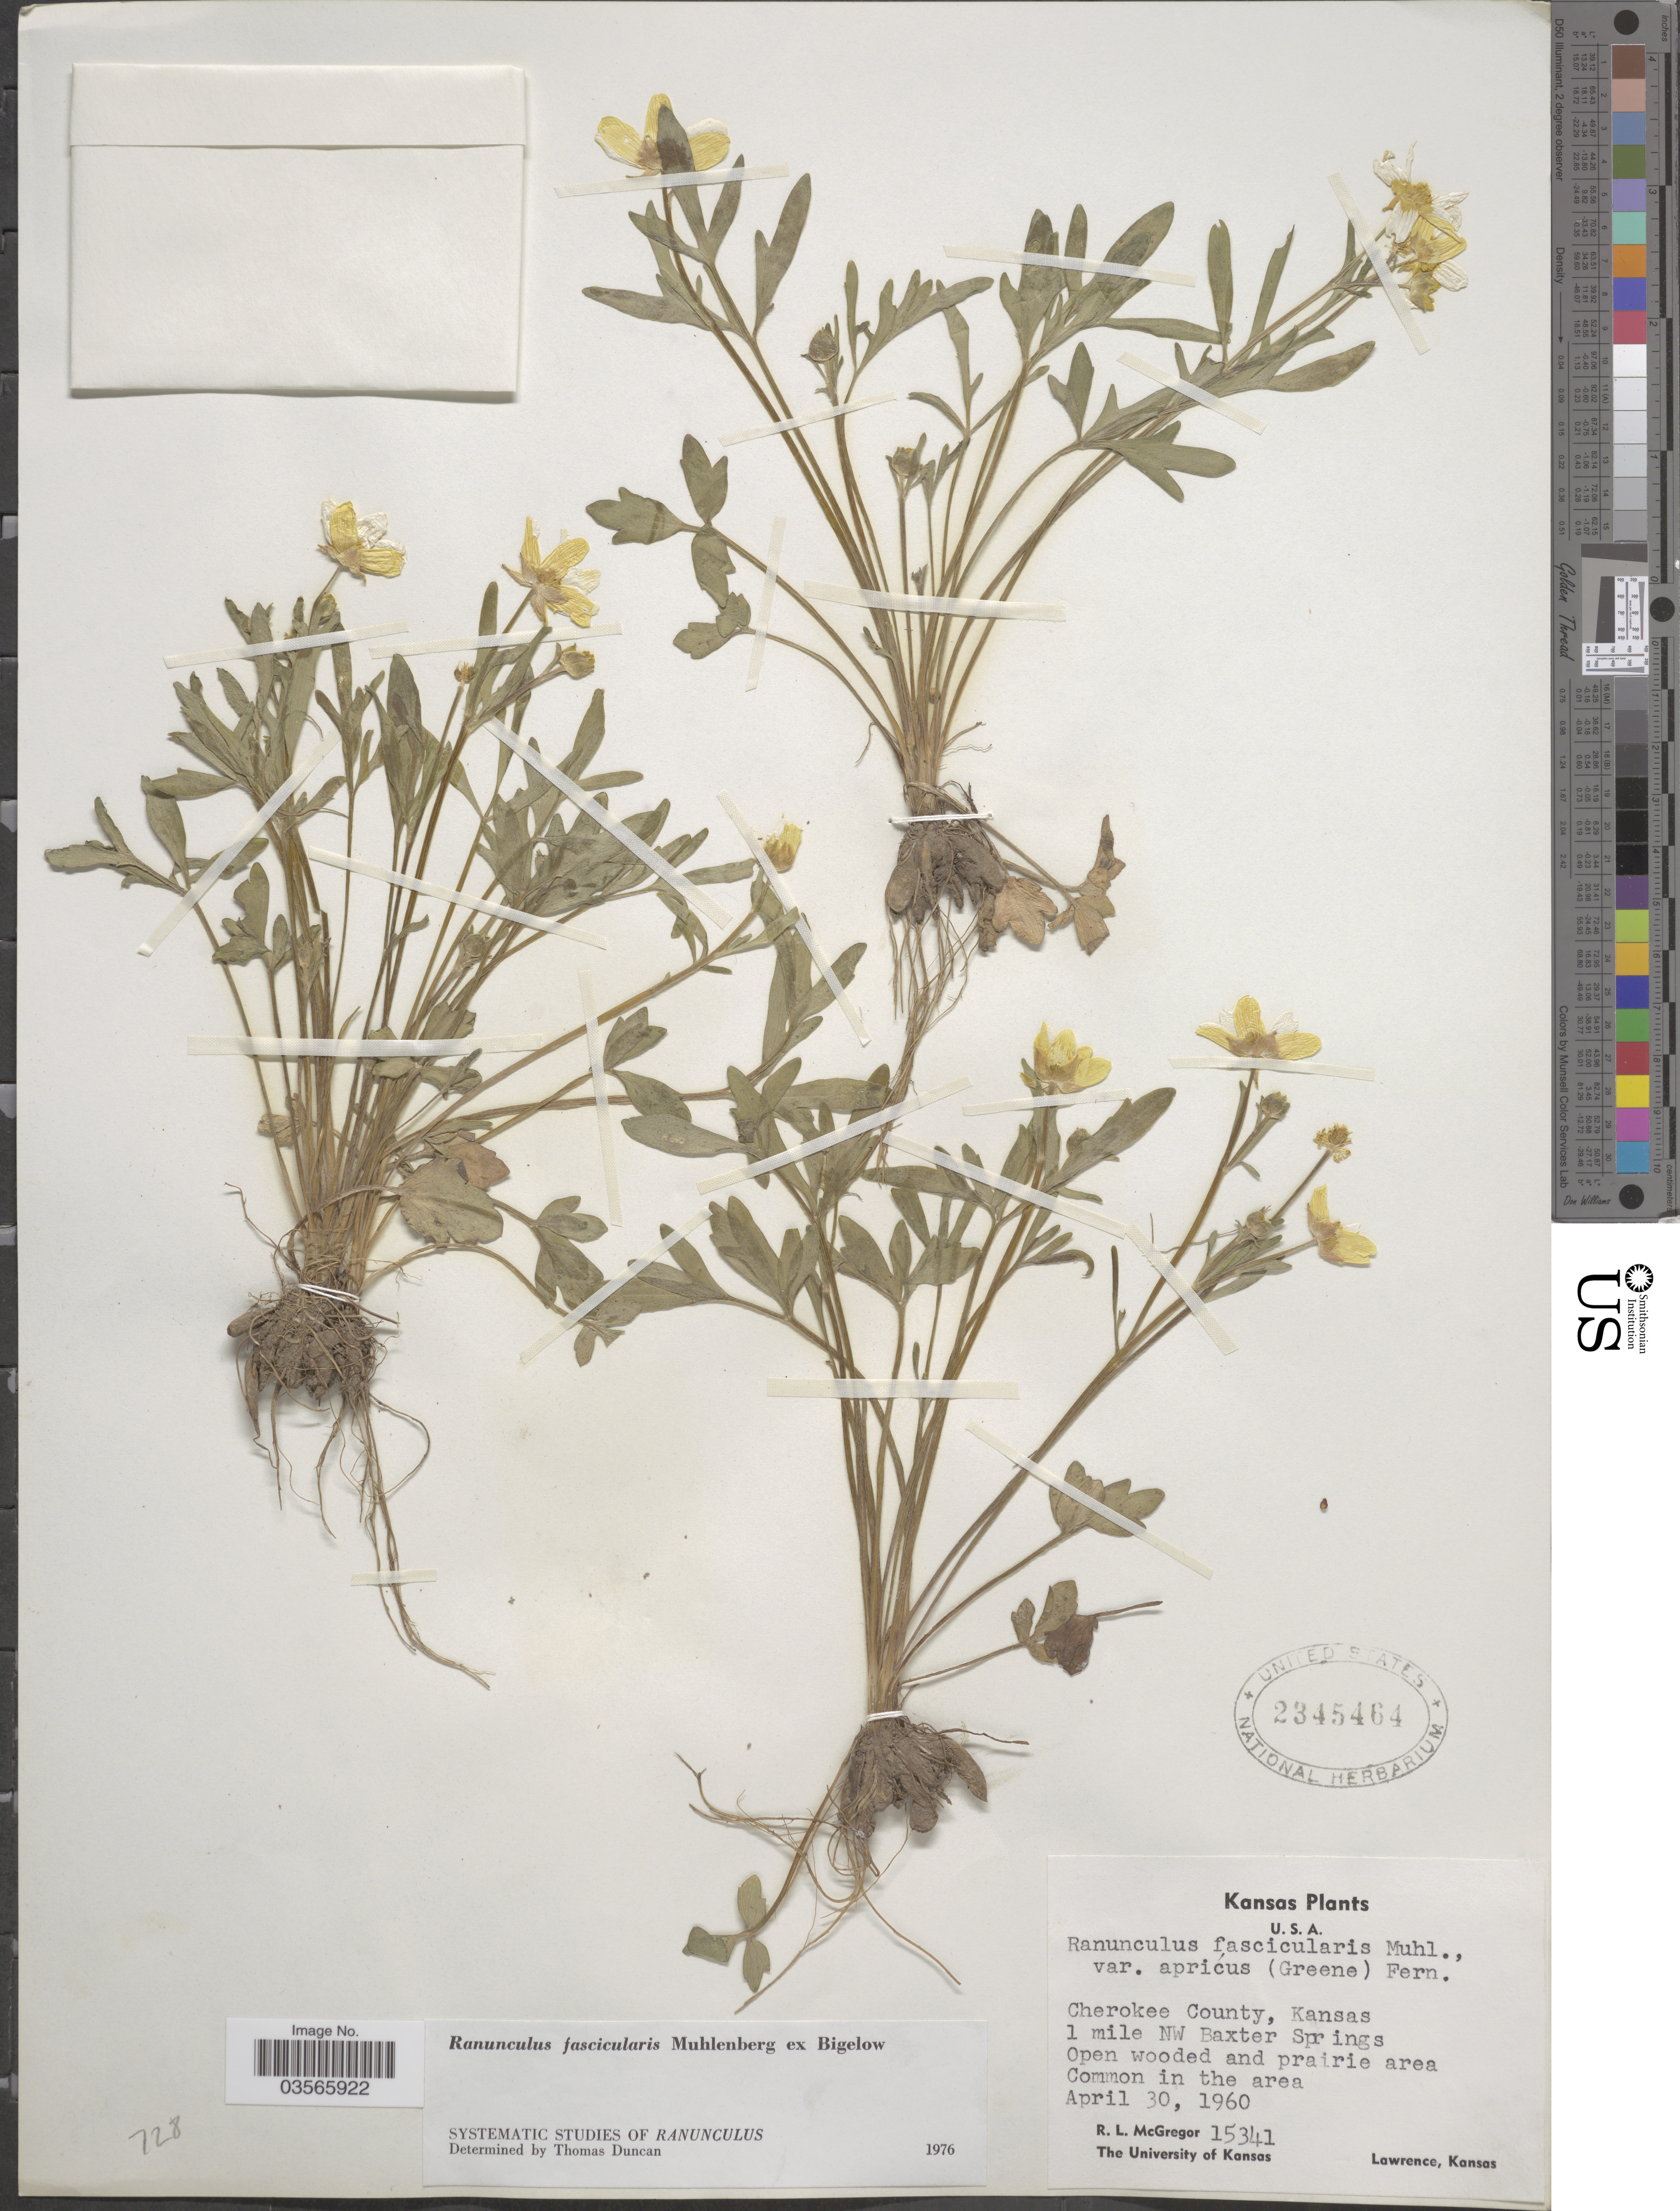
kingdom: Plantae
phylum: Tracheophyta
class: Magnoliopsida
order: Ranunculales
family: Ranunculaceae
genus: Ranunculus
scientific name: Ranunculus fascicularis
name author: Muhl. ex Bigelow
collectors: R. McGregor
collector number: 15341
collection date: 1960-04-30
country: United States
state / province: Kansas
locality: Cherokee County. 1 mile NW Baxter Springs.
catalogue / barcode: US 2345464